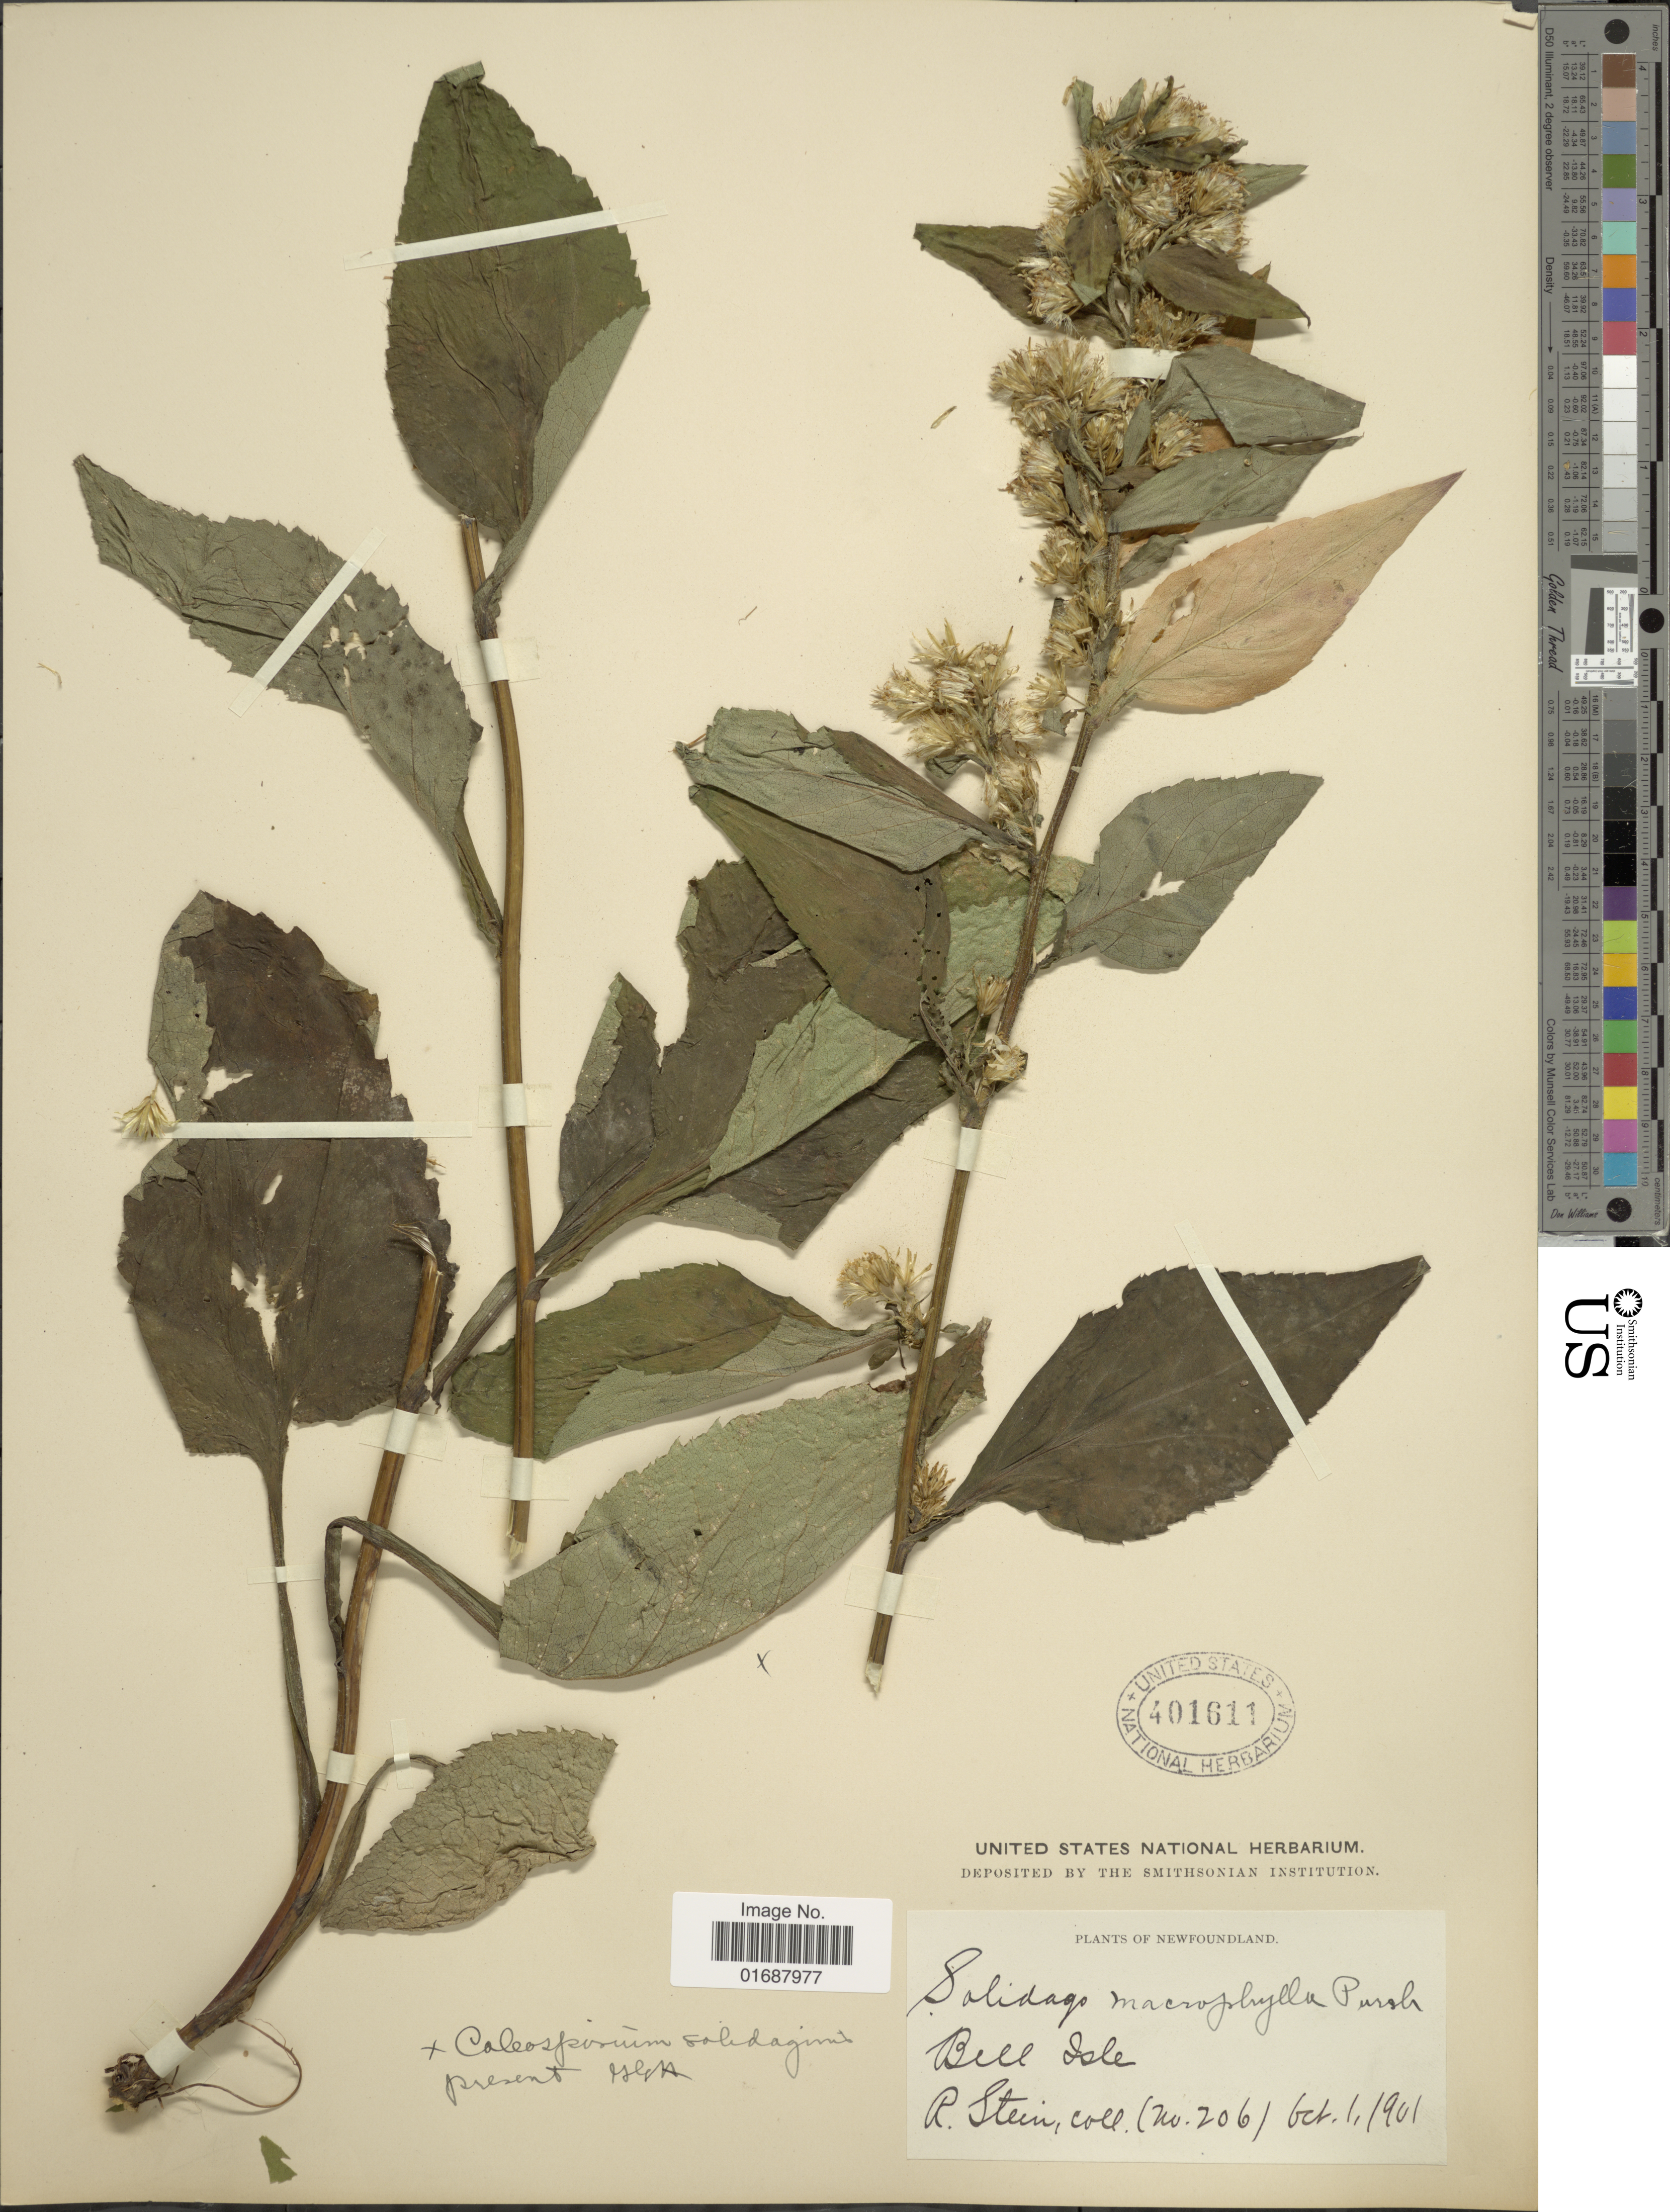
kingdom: Plantae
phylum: Tracheophyta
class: Magnoliopsida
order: Asterales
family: Asteraceae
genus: Solidago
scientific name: Solidago macrophylla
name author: Banks ex Pursh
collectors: R. Stein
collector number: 206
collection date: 1901-10-01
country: Canada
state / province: Newfoundland and Labrador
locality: Bell Isle.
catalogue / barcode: US 401611